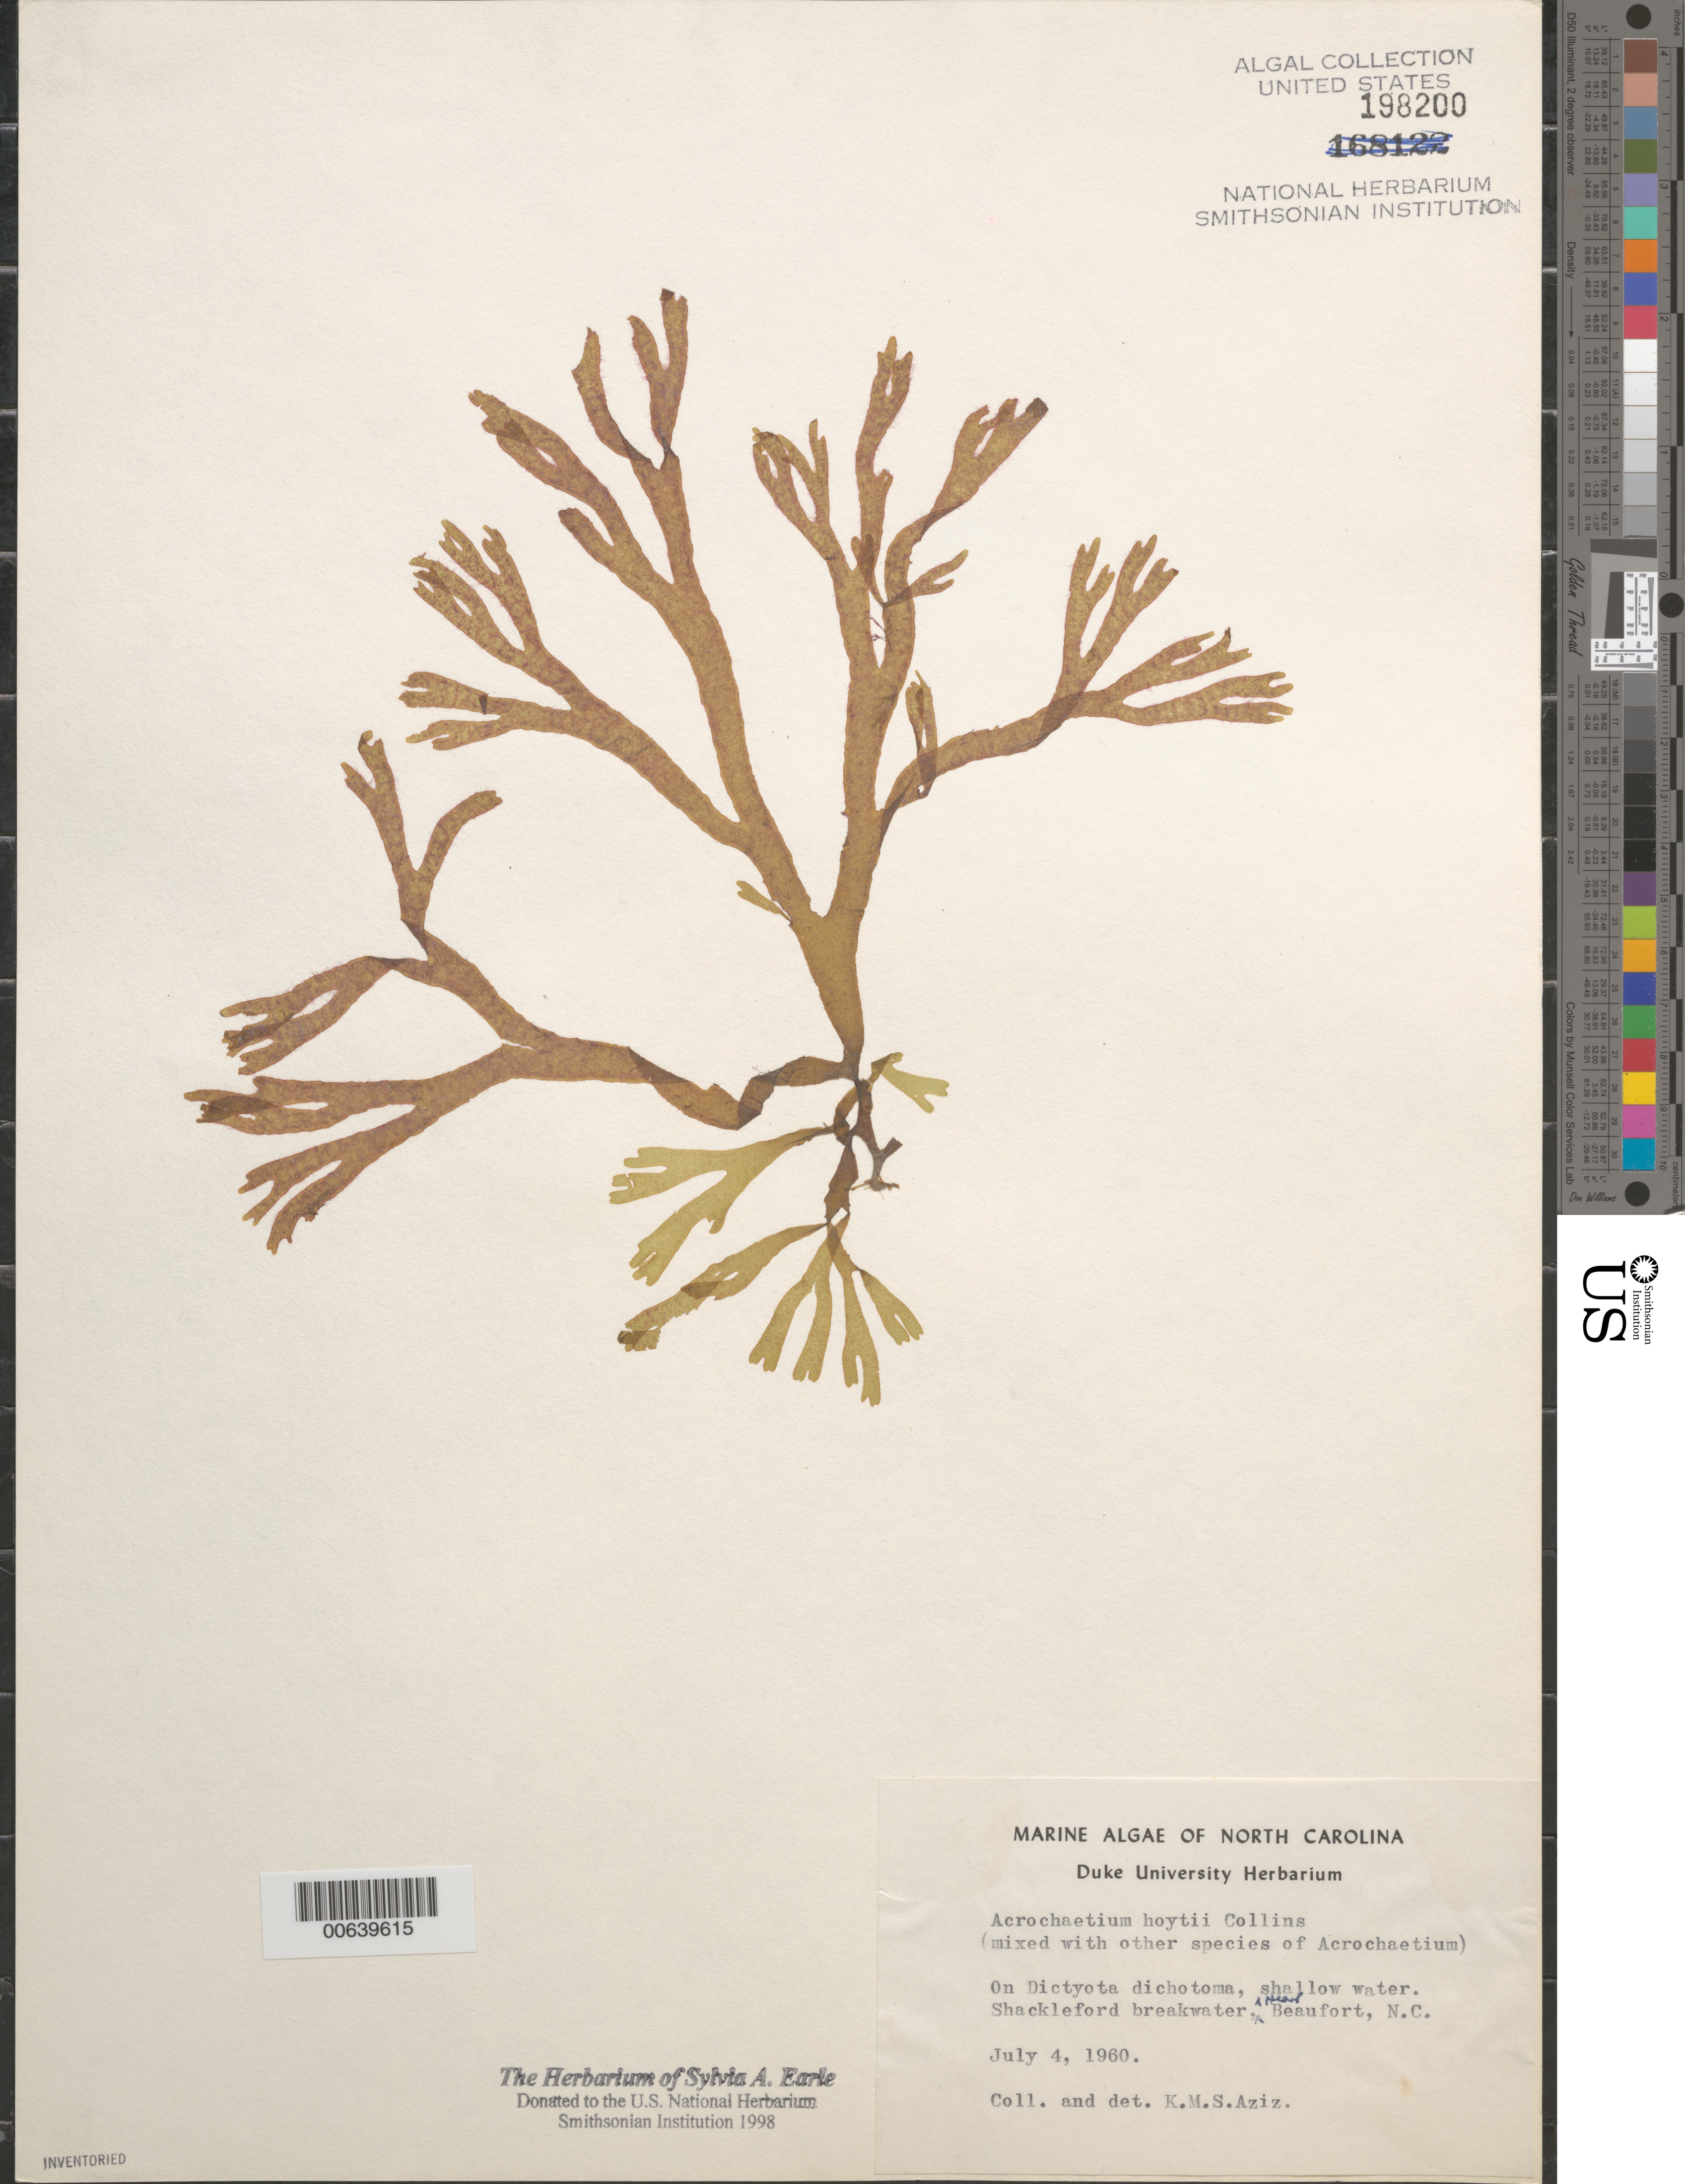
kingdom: Plantae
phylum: Rhodophyta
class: Florideophyceae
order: Acrochaetiales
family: Acrochaetiaceae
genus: Acrochaetium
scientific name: Acrochaetium hoytii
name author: Collins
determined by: Aziz, K. M. S.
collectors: K. M. Aziz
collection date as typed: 04 Jul 1960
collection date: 1960-07-04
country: United States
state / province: North Carolina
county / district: Carteret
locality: Shackleford breakwater, near Beaufort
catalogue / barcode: US 198200